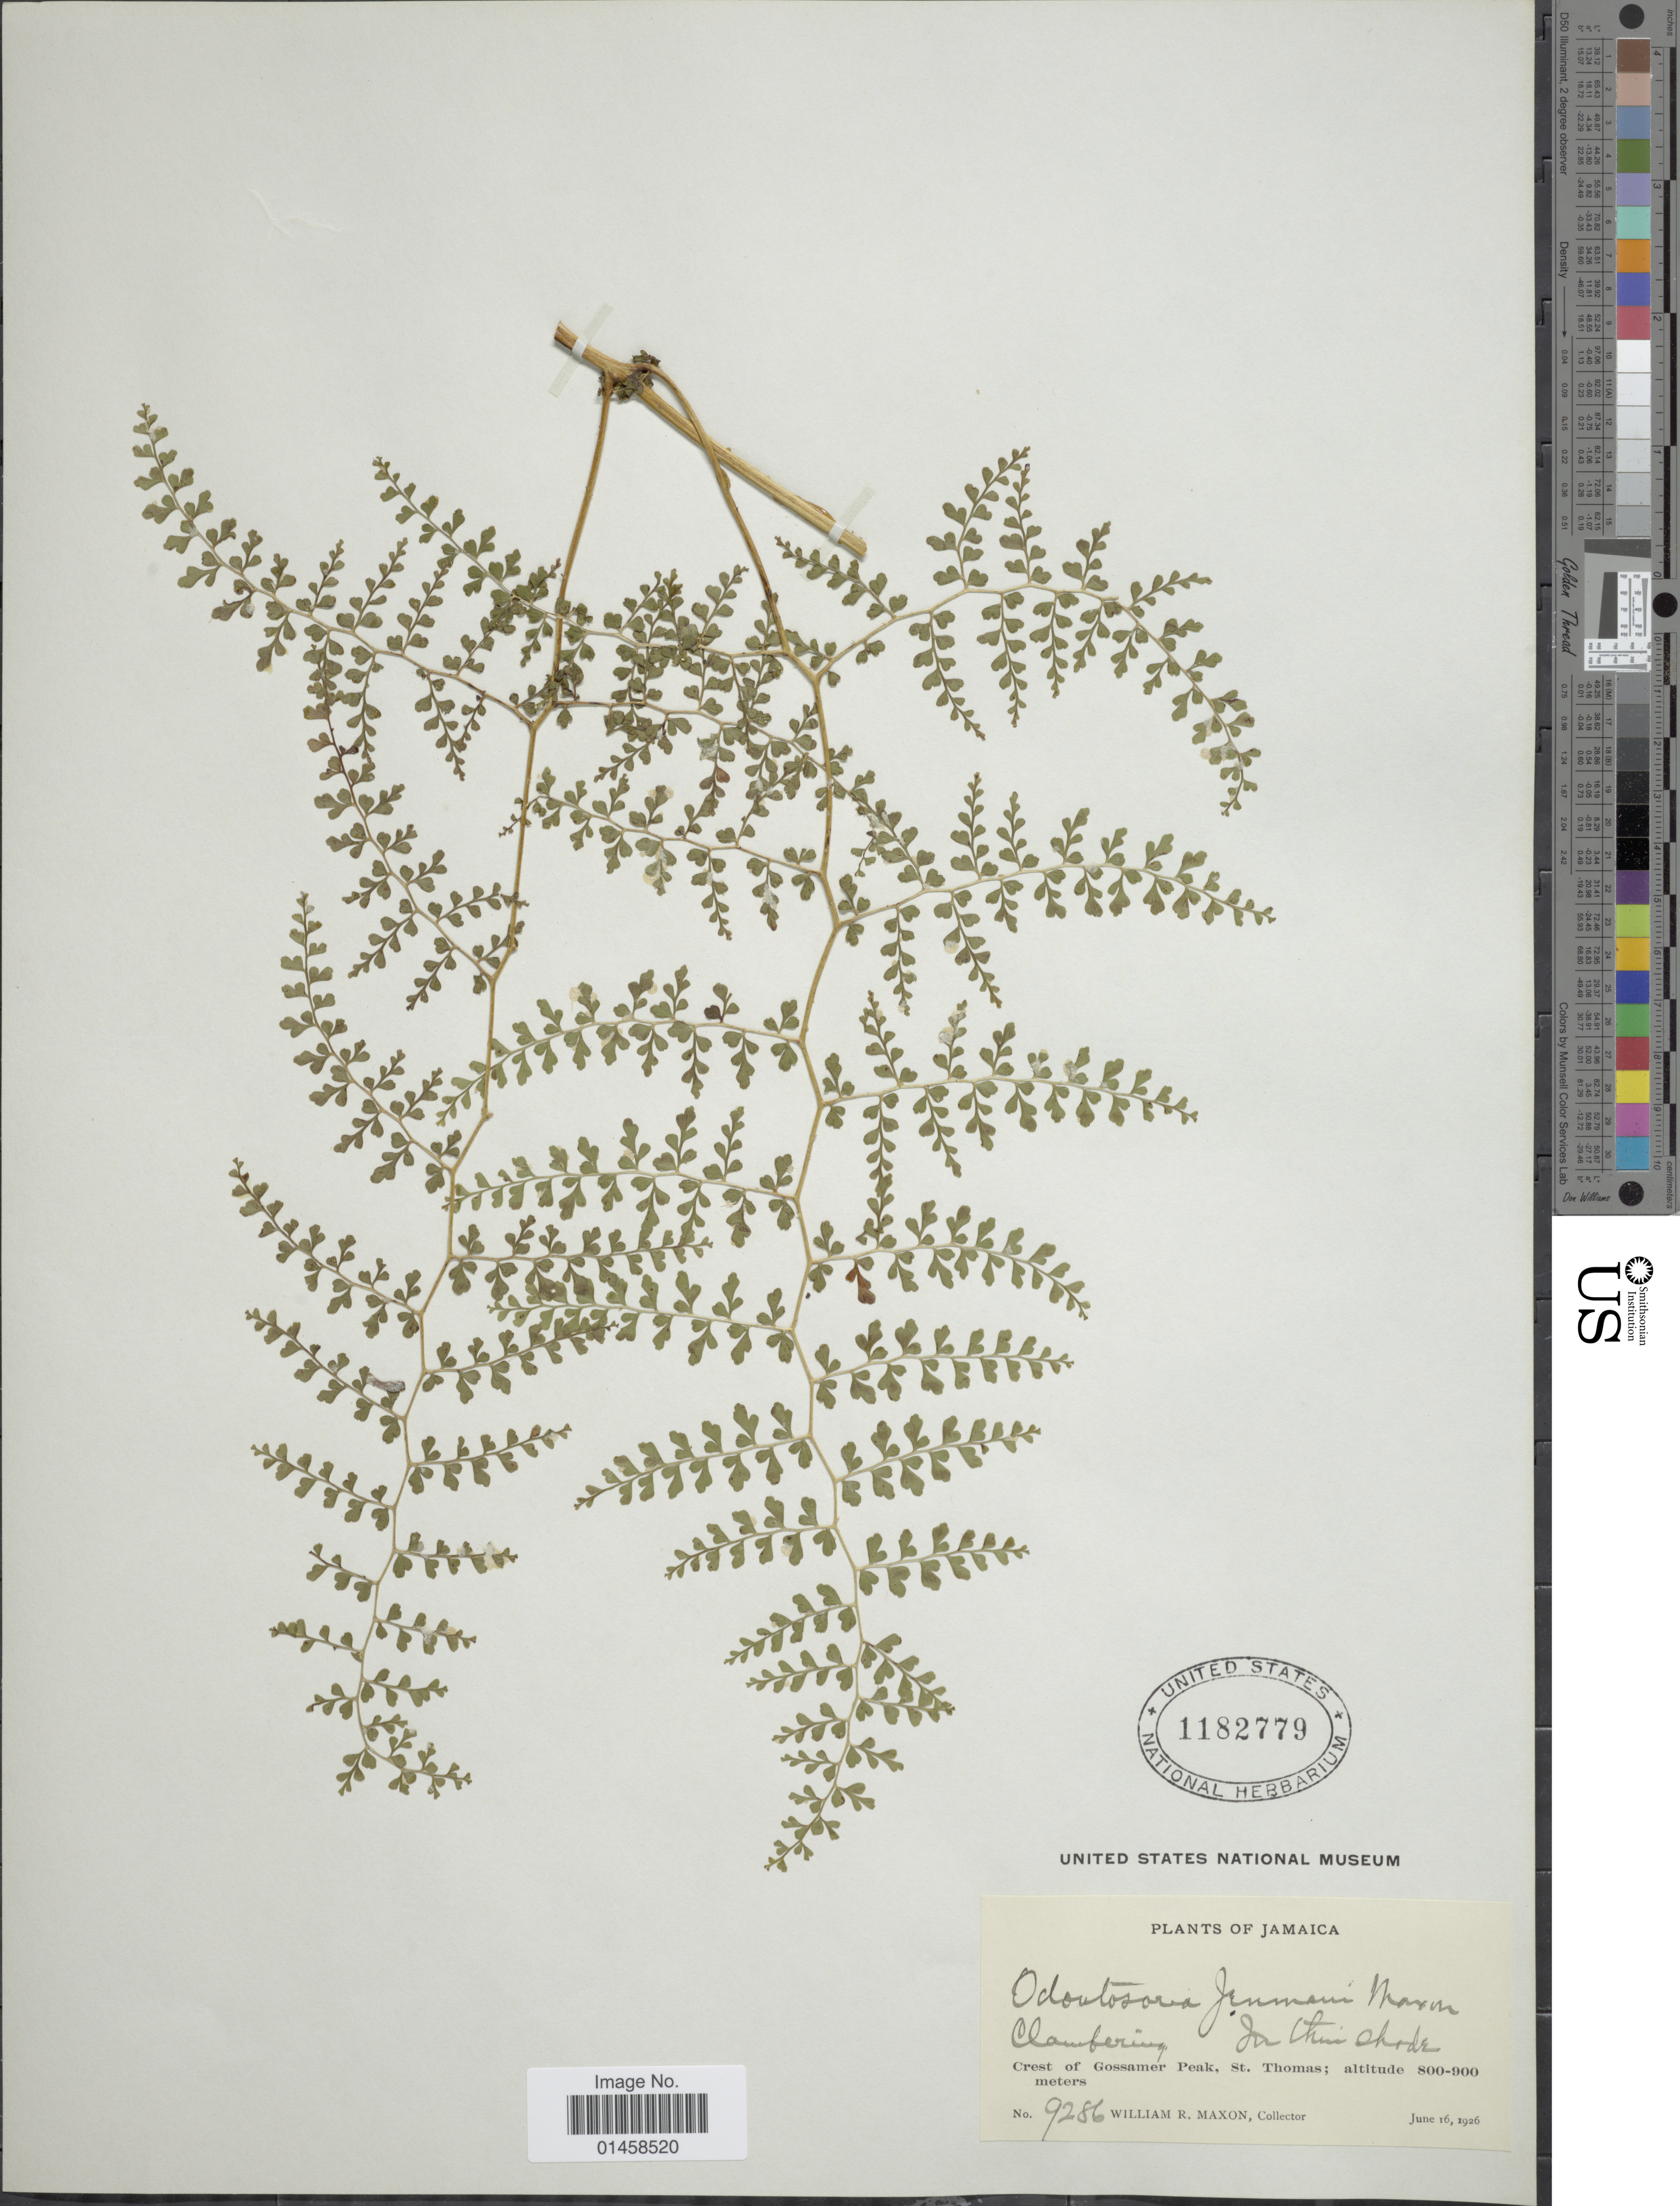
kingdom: Plantae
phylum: Tracheophyta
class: Polypodiopsida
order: Polypodiales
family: Lindsaeaceae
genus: Odontosoria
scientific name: Odontosoria jenmanii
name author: Maxon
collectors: W. R. Maxon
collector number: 9286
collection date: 1926-06-16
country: Jamaica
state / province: Saint Thomas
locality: Crest of Gossamer Peak, St. Thomas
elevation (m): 800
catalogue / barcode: US 1182779